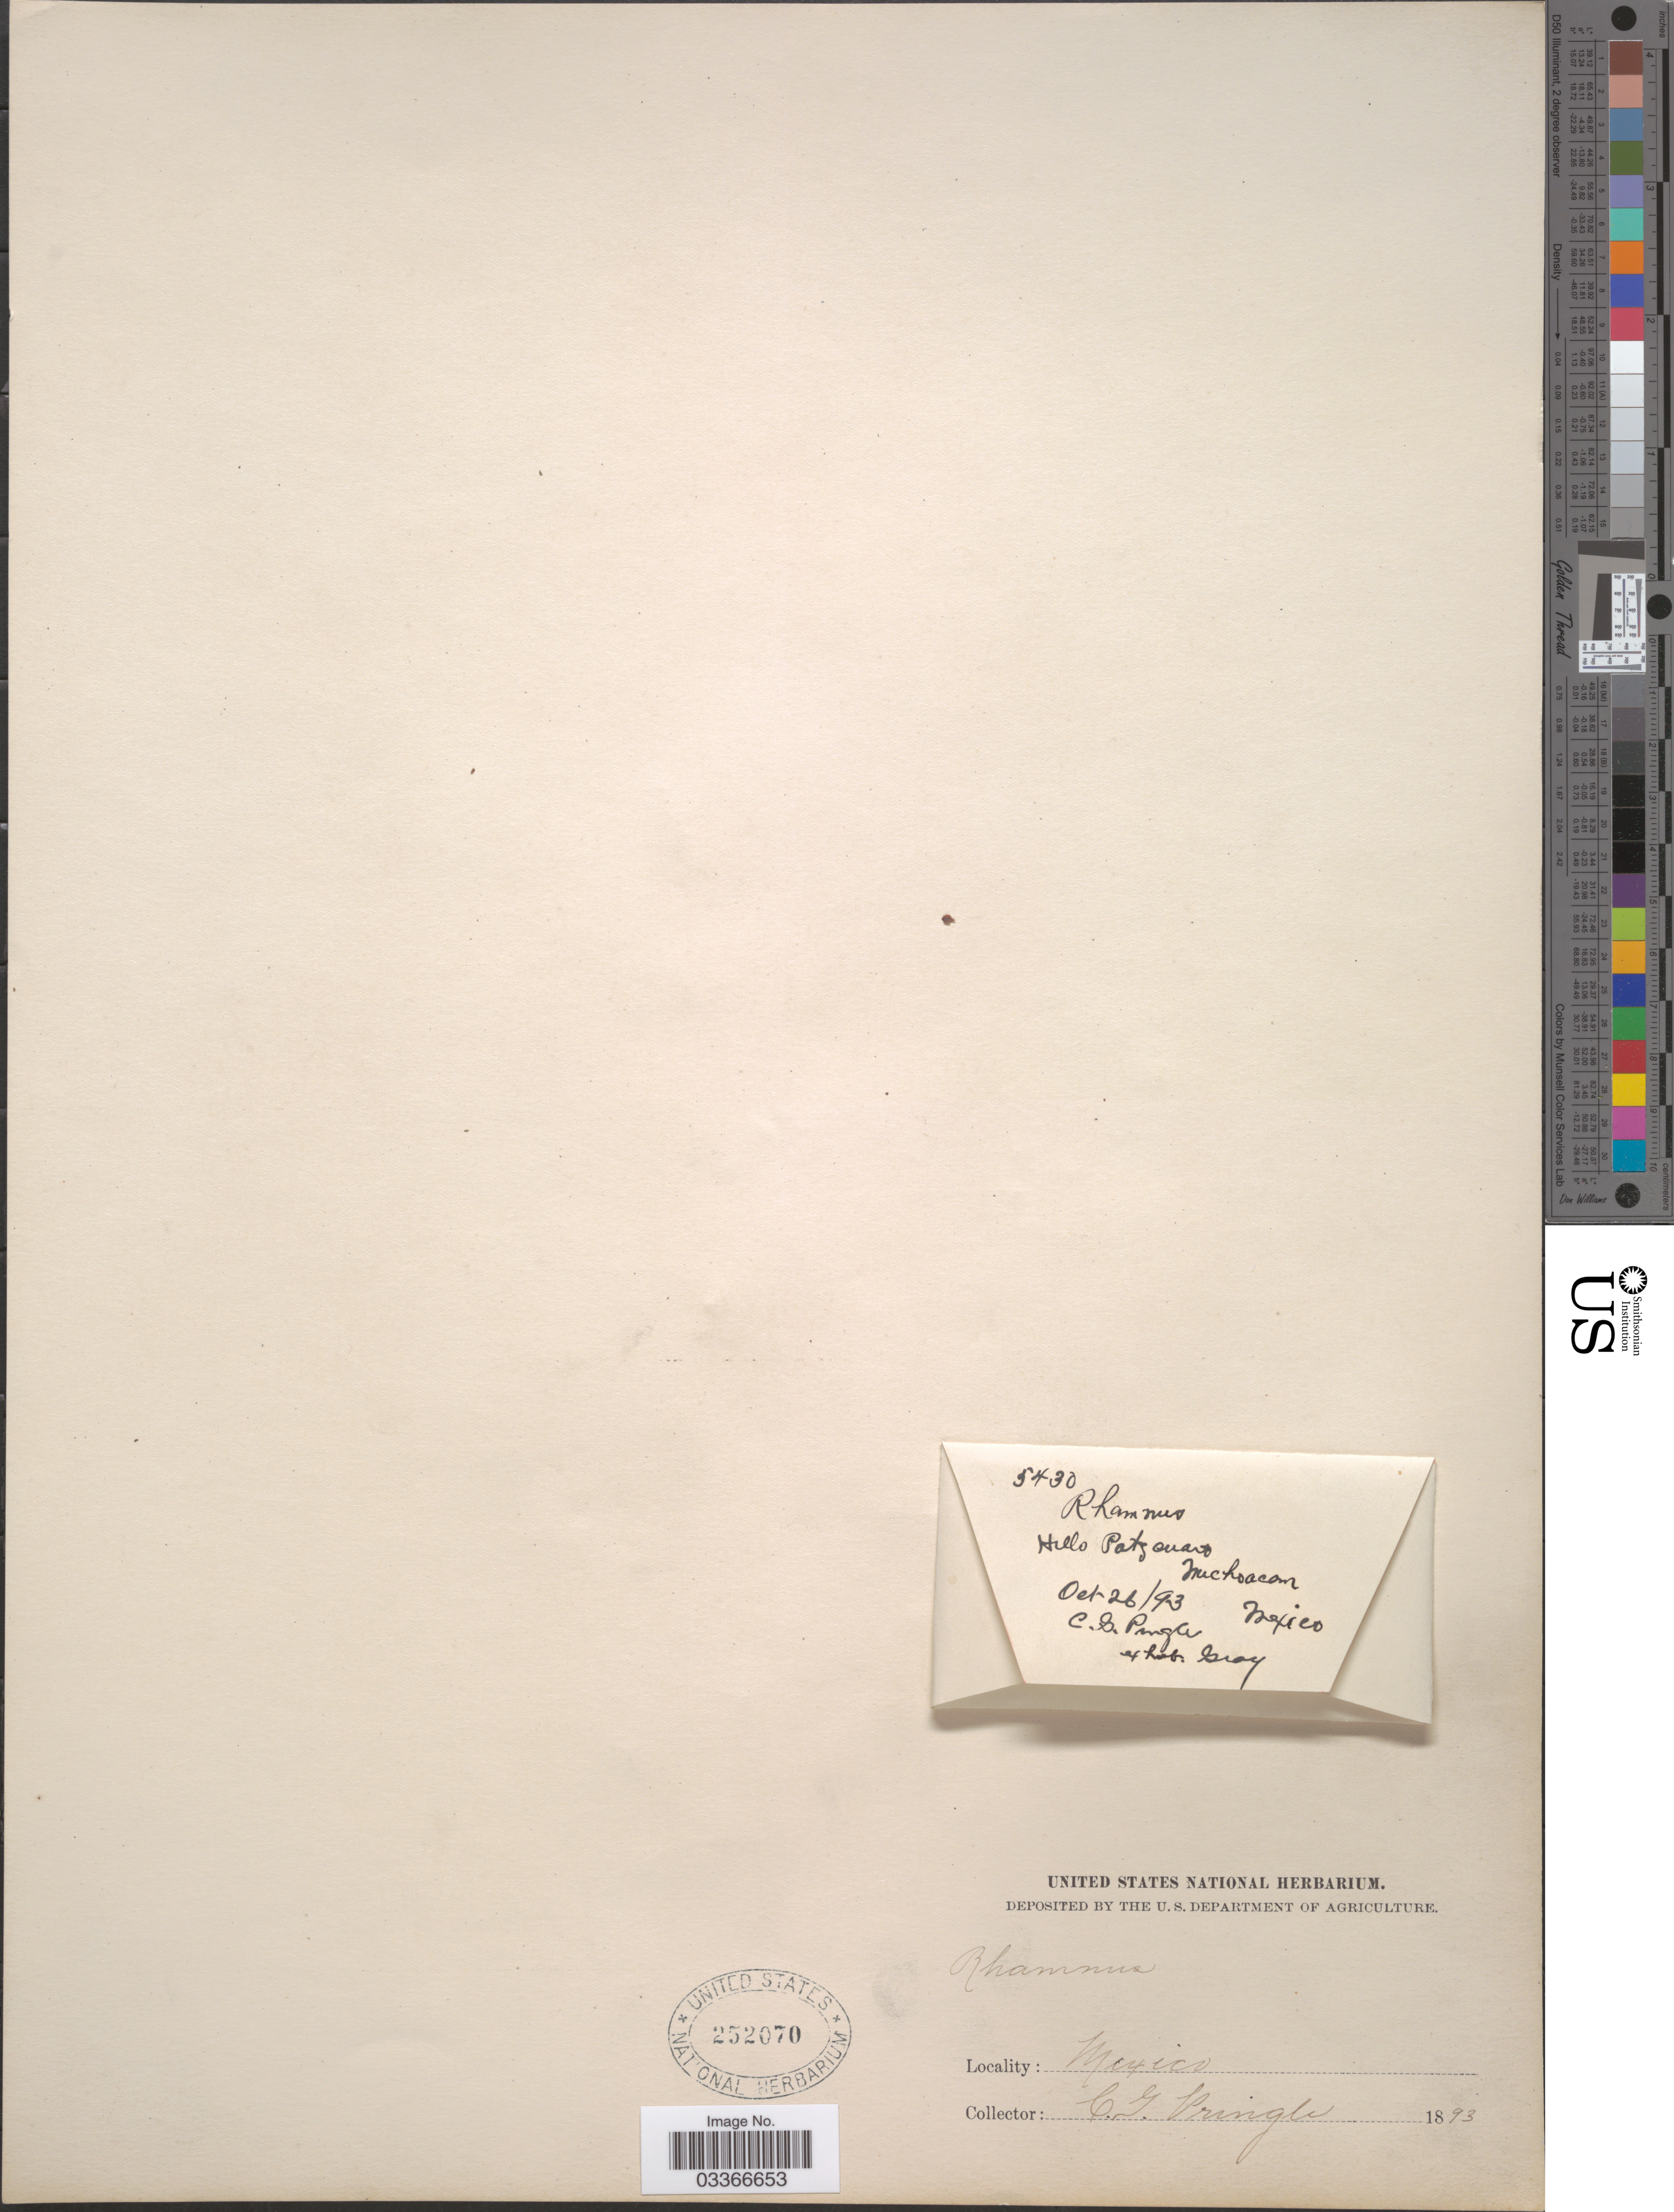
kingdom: Plantae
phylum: Tracheophyta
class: Magnoliopsida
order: Rosales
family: Rhamnaceae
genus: Rhamnus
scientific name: Rhamnus sp.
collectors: C. G. Pringle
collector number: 5430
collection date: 1893-10-26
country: Mexico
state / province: Michoacán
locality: Hills Patzcuaro.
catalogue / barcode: US 252070